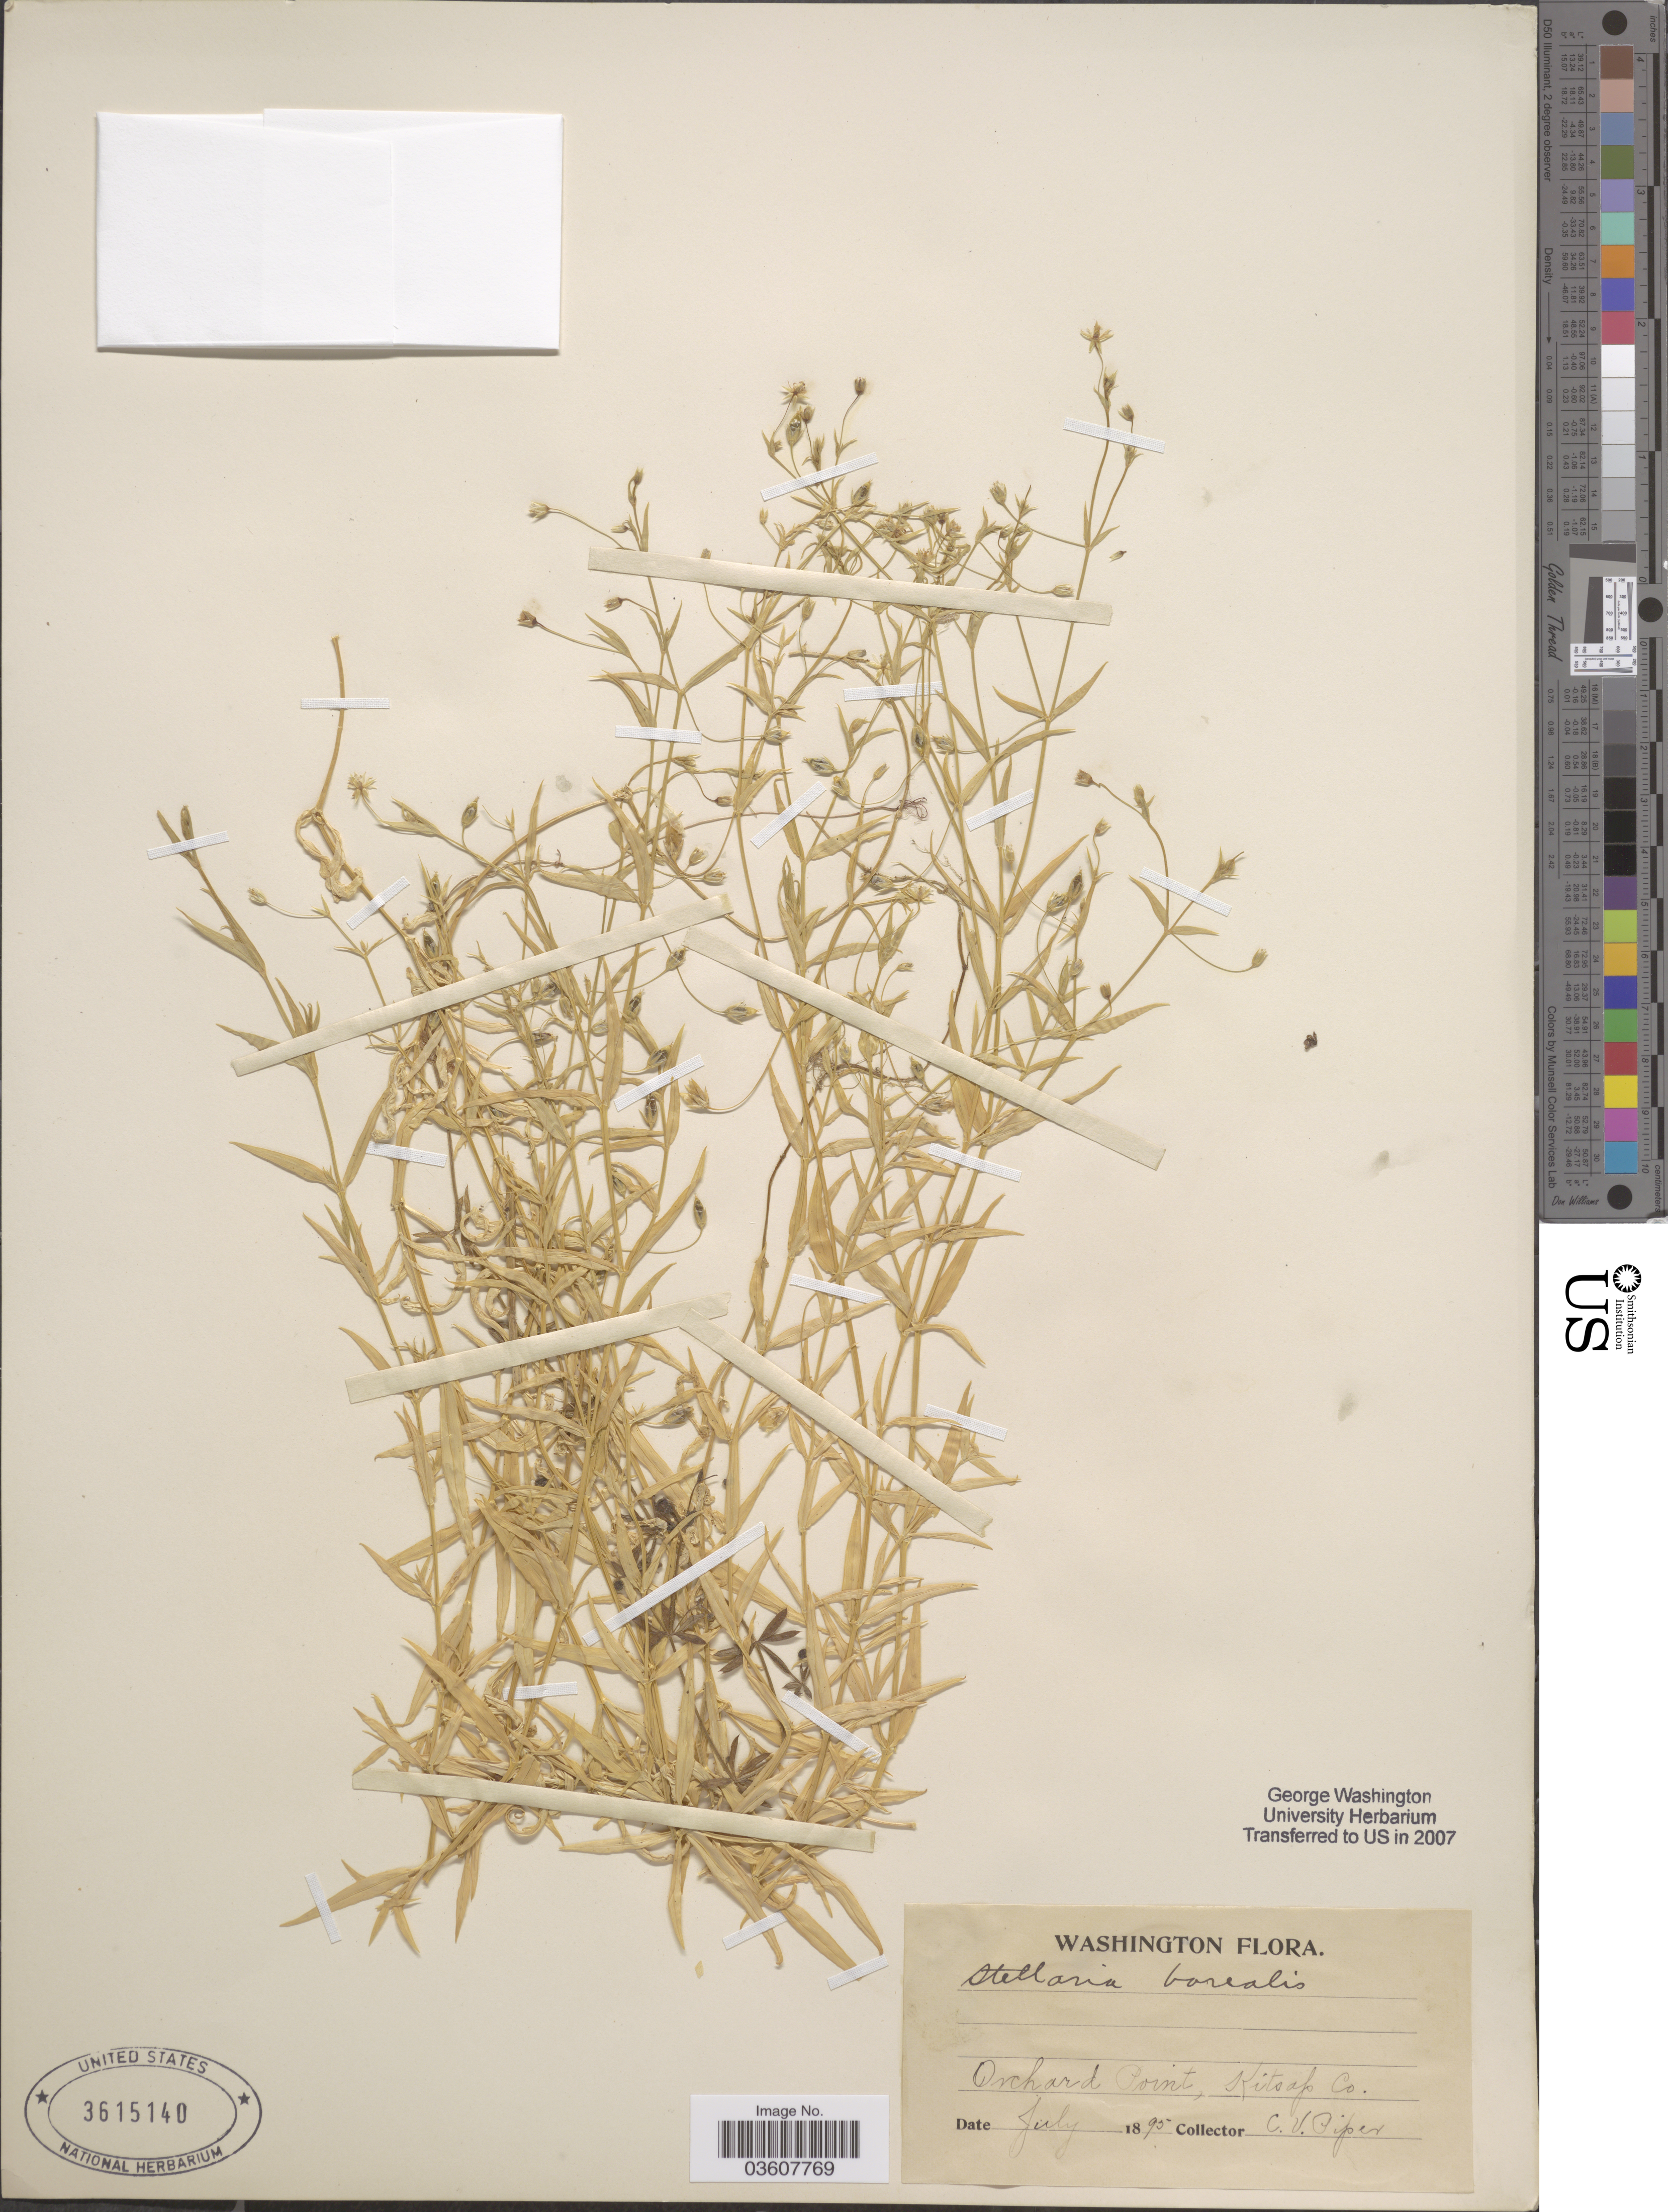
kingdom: Plantae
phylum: Tracheophyta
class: Magnoliopsida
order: Caryophyllales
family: Caryophyllaceae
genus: Stellaria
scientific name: Stellaria borealis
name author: Bigelow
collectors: C. V. Piper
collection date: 1895-07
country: United States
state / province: Washington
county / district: Kitsap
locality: Orchard Point, Kitsap Co.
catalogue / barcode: US 3615140